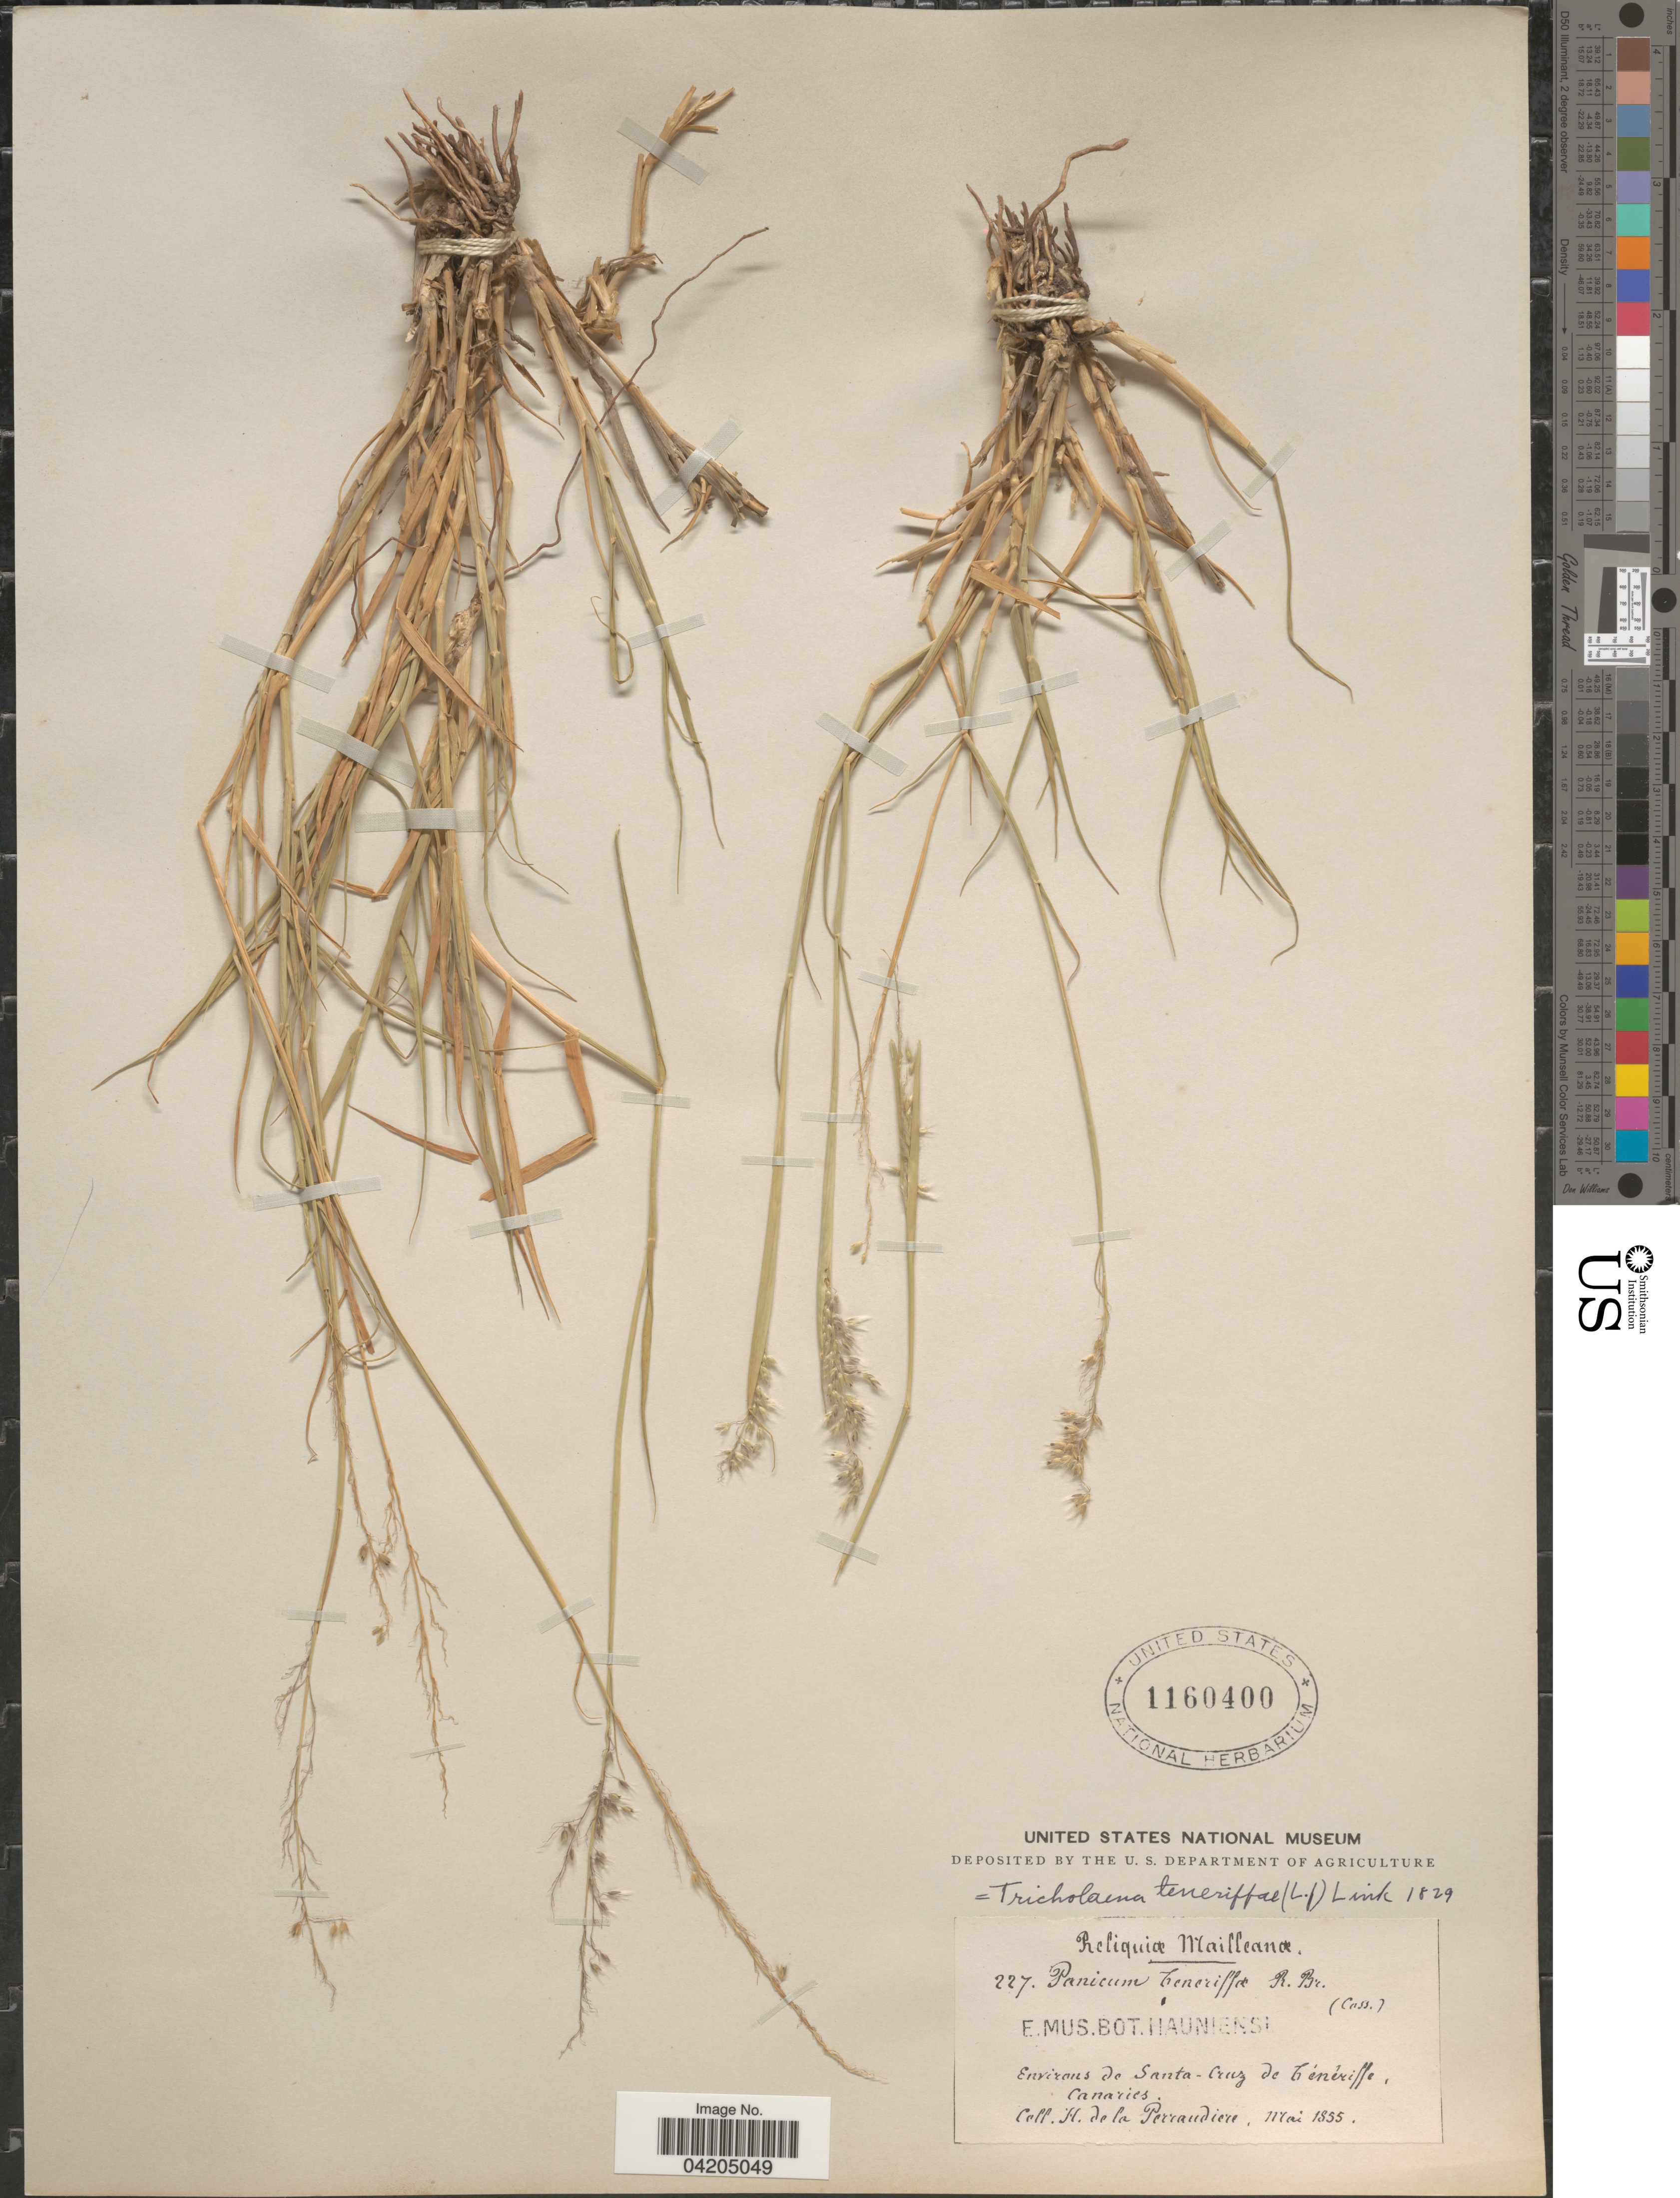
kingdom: Plantae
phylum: Tracheophyta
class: Liliopsida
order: Poales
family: Poaceae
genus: Tricholaena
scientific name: Tricholaena teneriffae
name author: (L.) Link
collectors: H. de la Perraudière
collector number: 227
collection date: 1855-05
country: Spain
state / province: Canarias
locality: Environs de Santa-Cruz de Ténériffe, Canaries.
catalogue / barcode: US 1160400